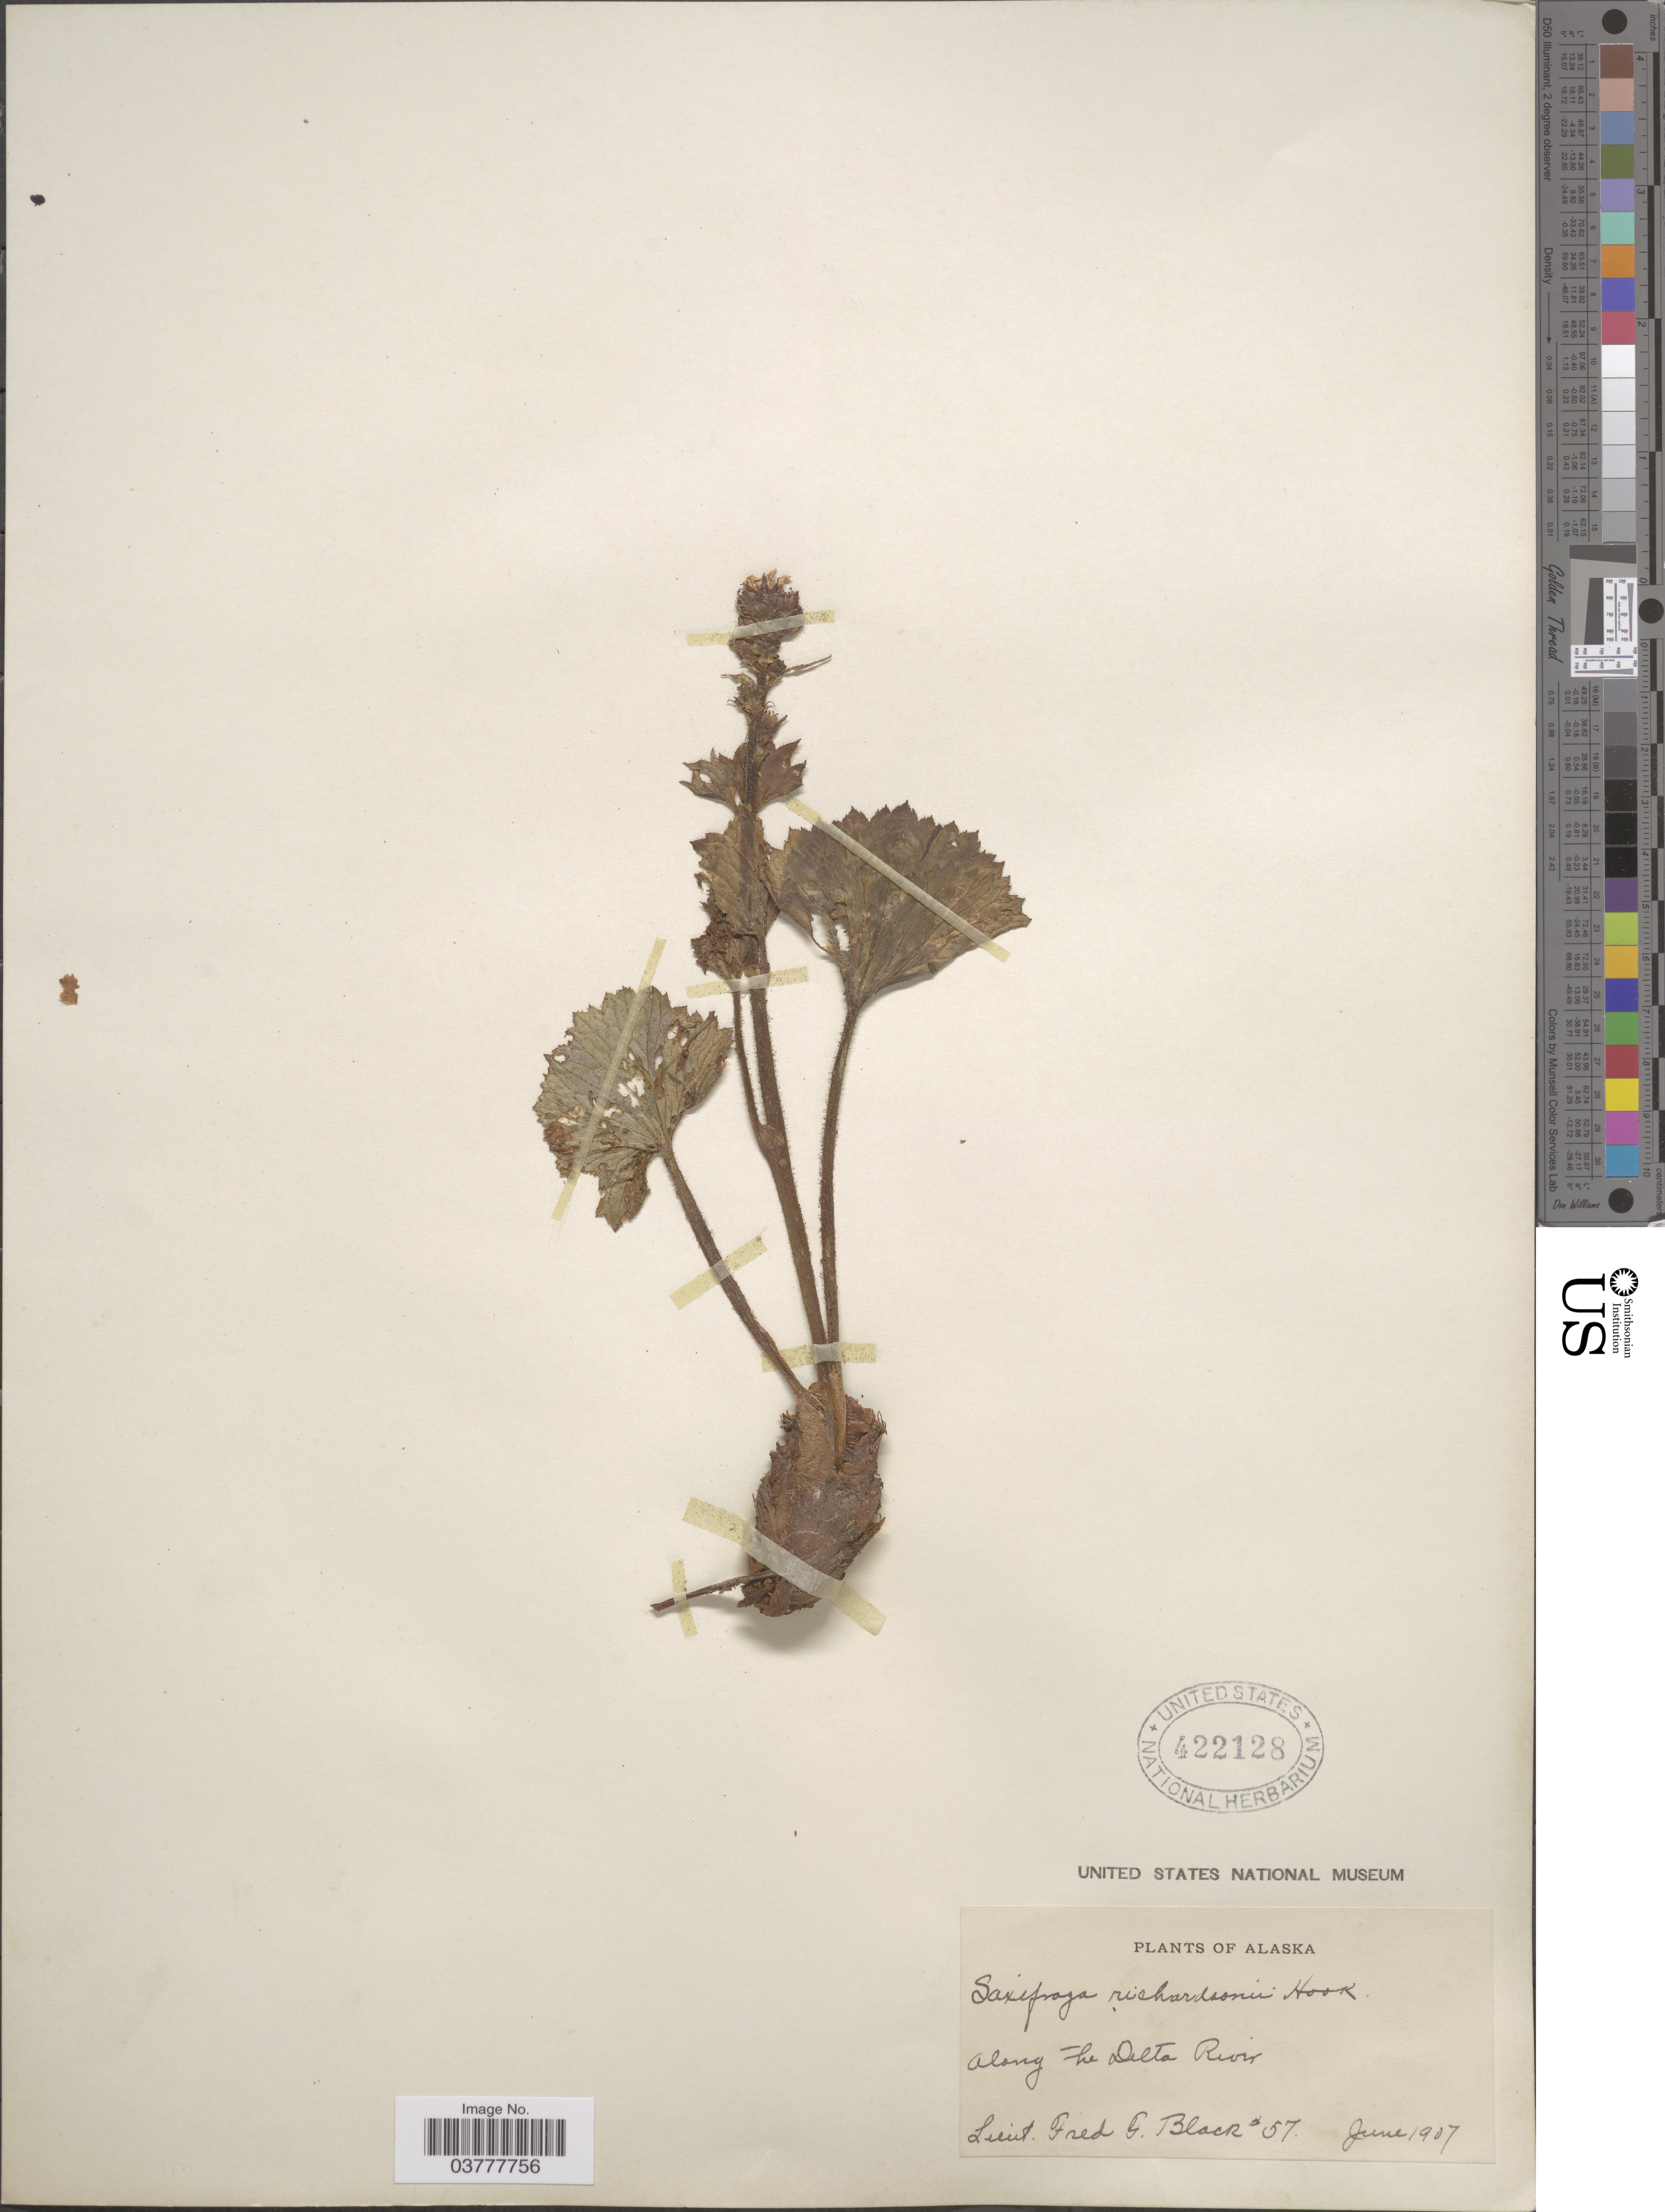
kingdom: Plantae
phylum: Tracheophyta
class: Magnoliopsida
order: Saxifragales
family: Saxifragaceae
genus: Boykinia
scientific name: Boykinia richardsonii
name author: (Hook.) A. Gray ex B.D. Jacks.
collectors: F. Black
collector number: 57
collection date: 1907-06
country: United States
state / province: Alaska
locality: Along The Delta River.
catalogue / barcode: US 422128